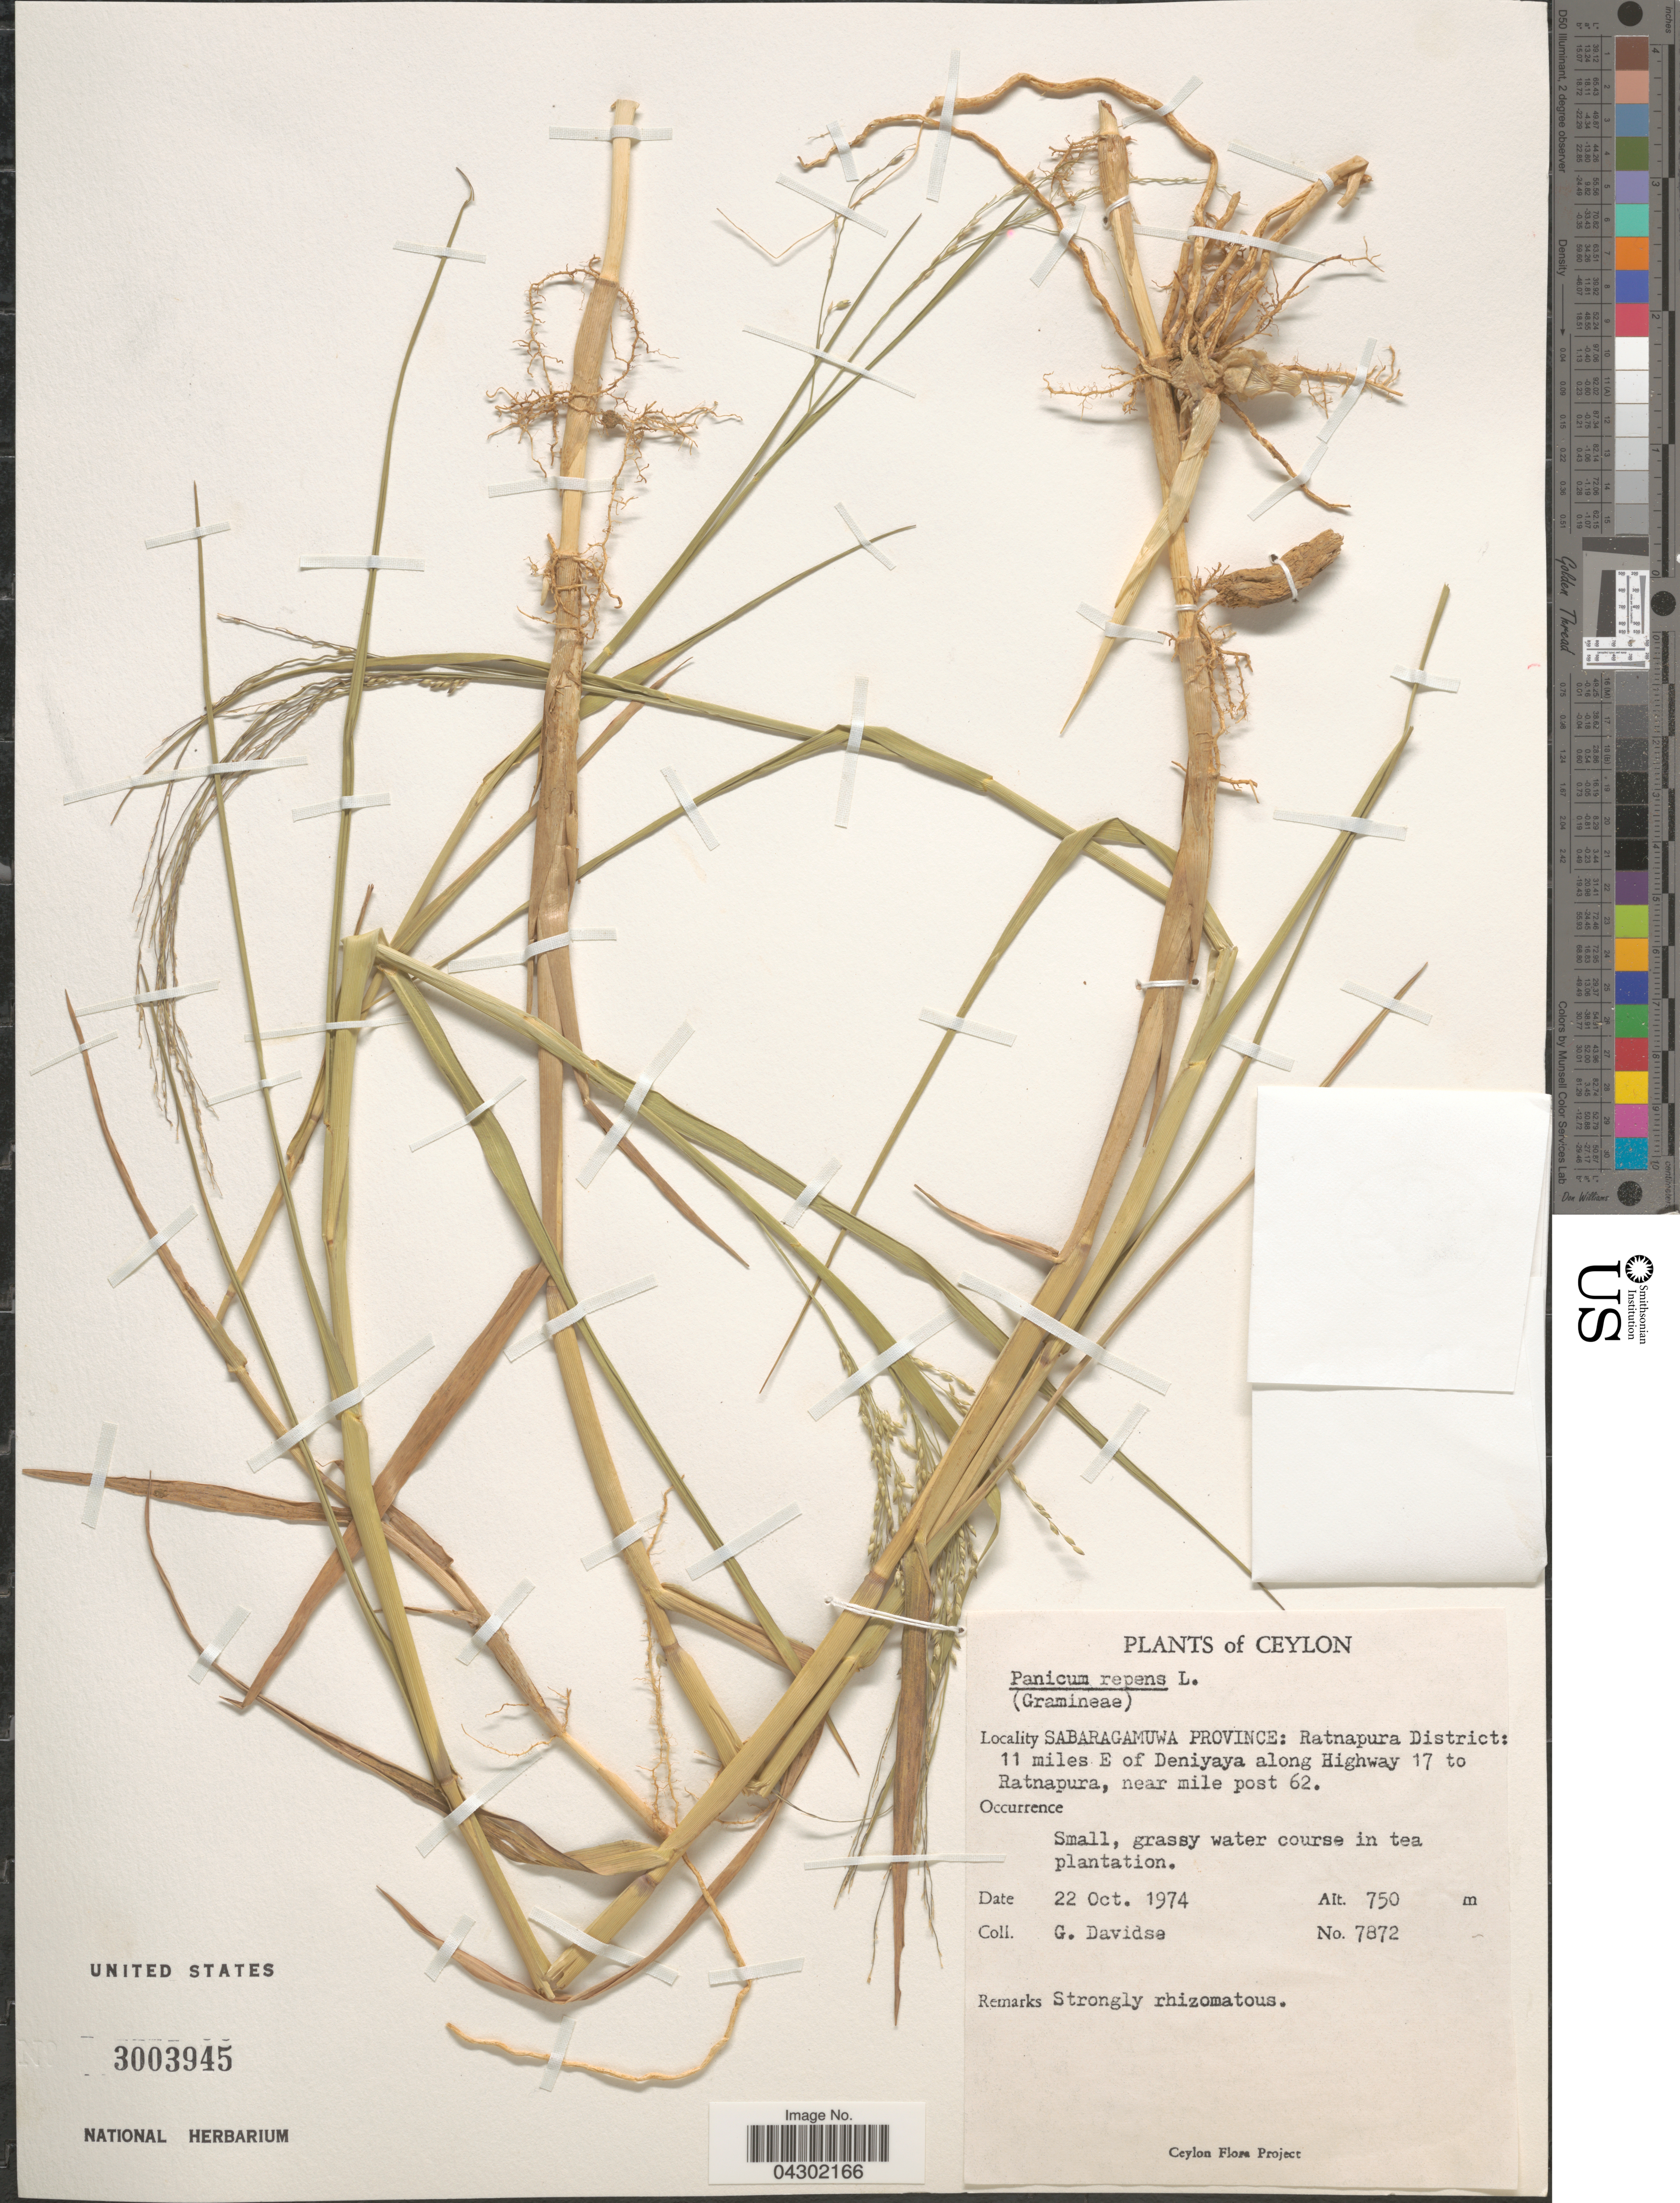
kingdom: Plantae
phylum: Tracheophyta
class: Liliopsida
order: Poales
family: Poaceae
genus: Panicum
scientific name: Panicum repens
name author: L.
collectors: G. Davidse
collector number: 7872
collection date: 1974-10-22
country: Sri Lanka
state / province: Sabaragamuwa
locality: Ceylon. Ratnapura District: 11 miles E of Deniyaya along Highway 17 to Ratnapura, near mile post 62.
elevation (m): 750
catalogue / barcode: US 3003945